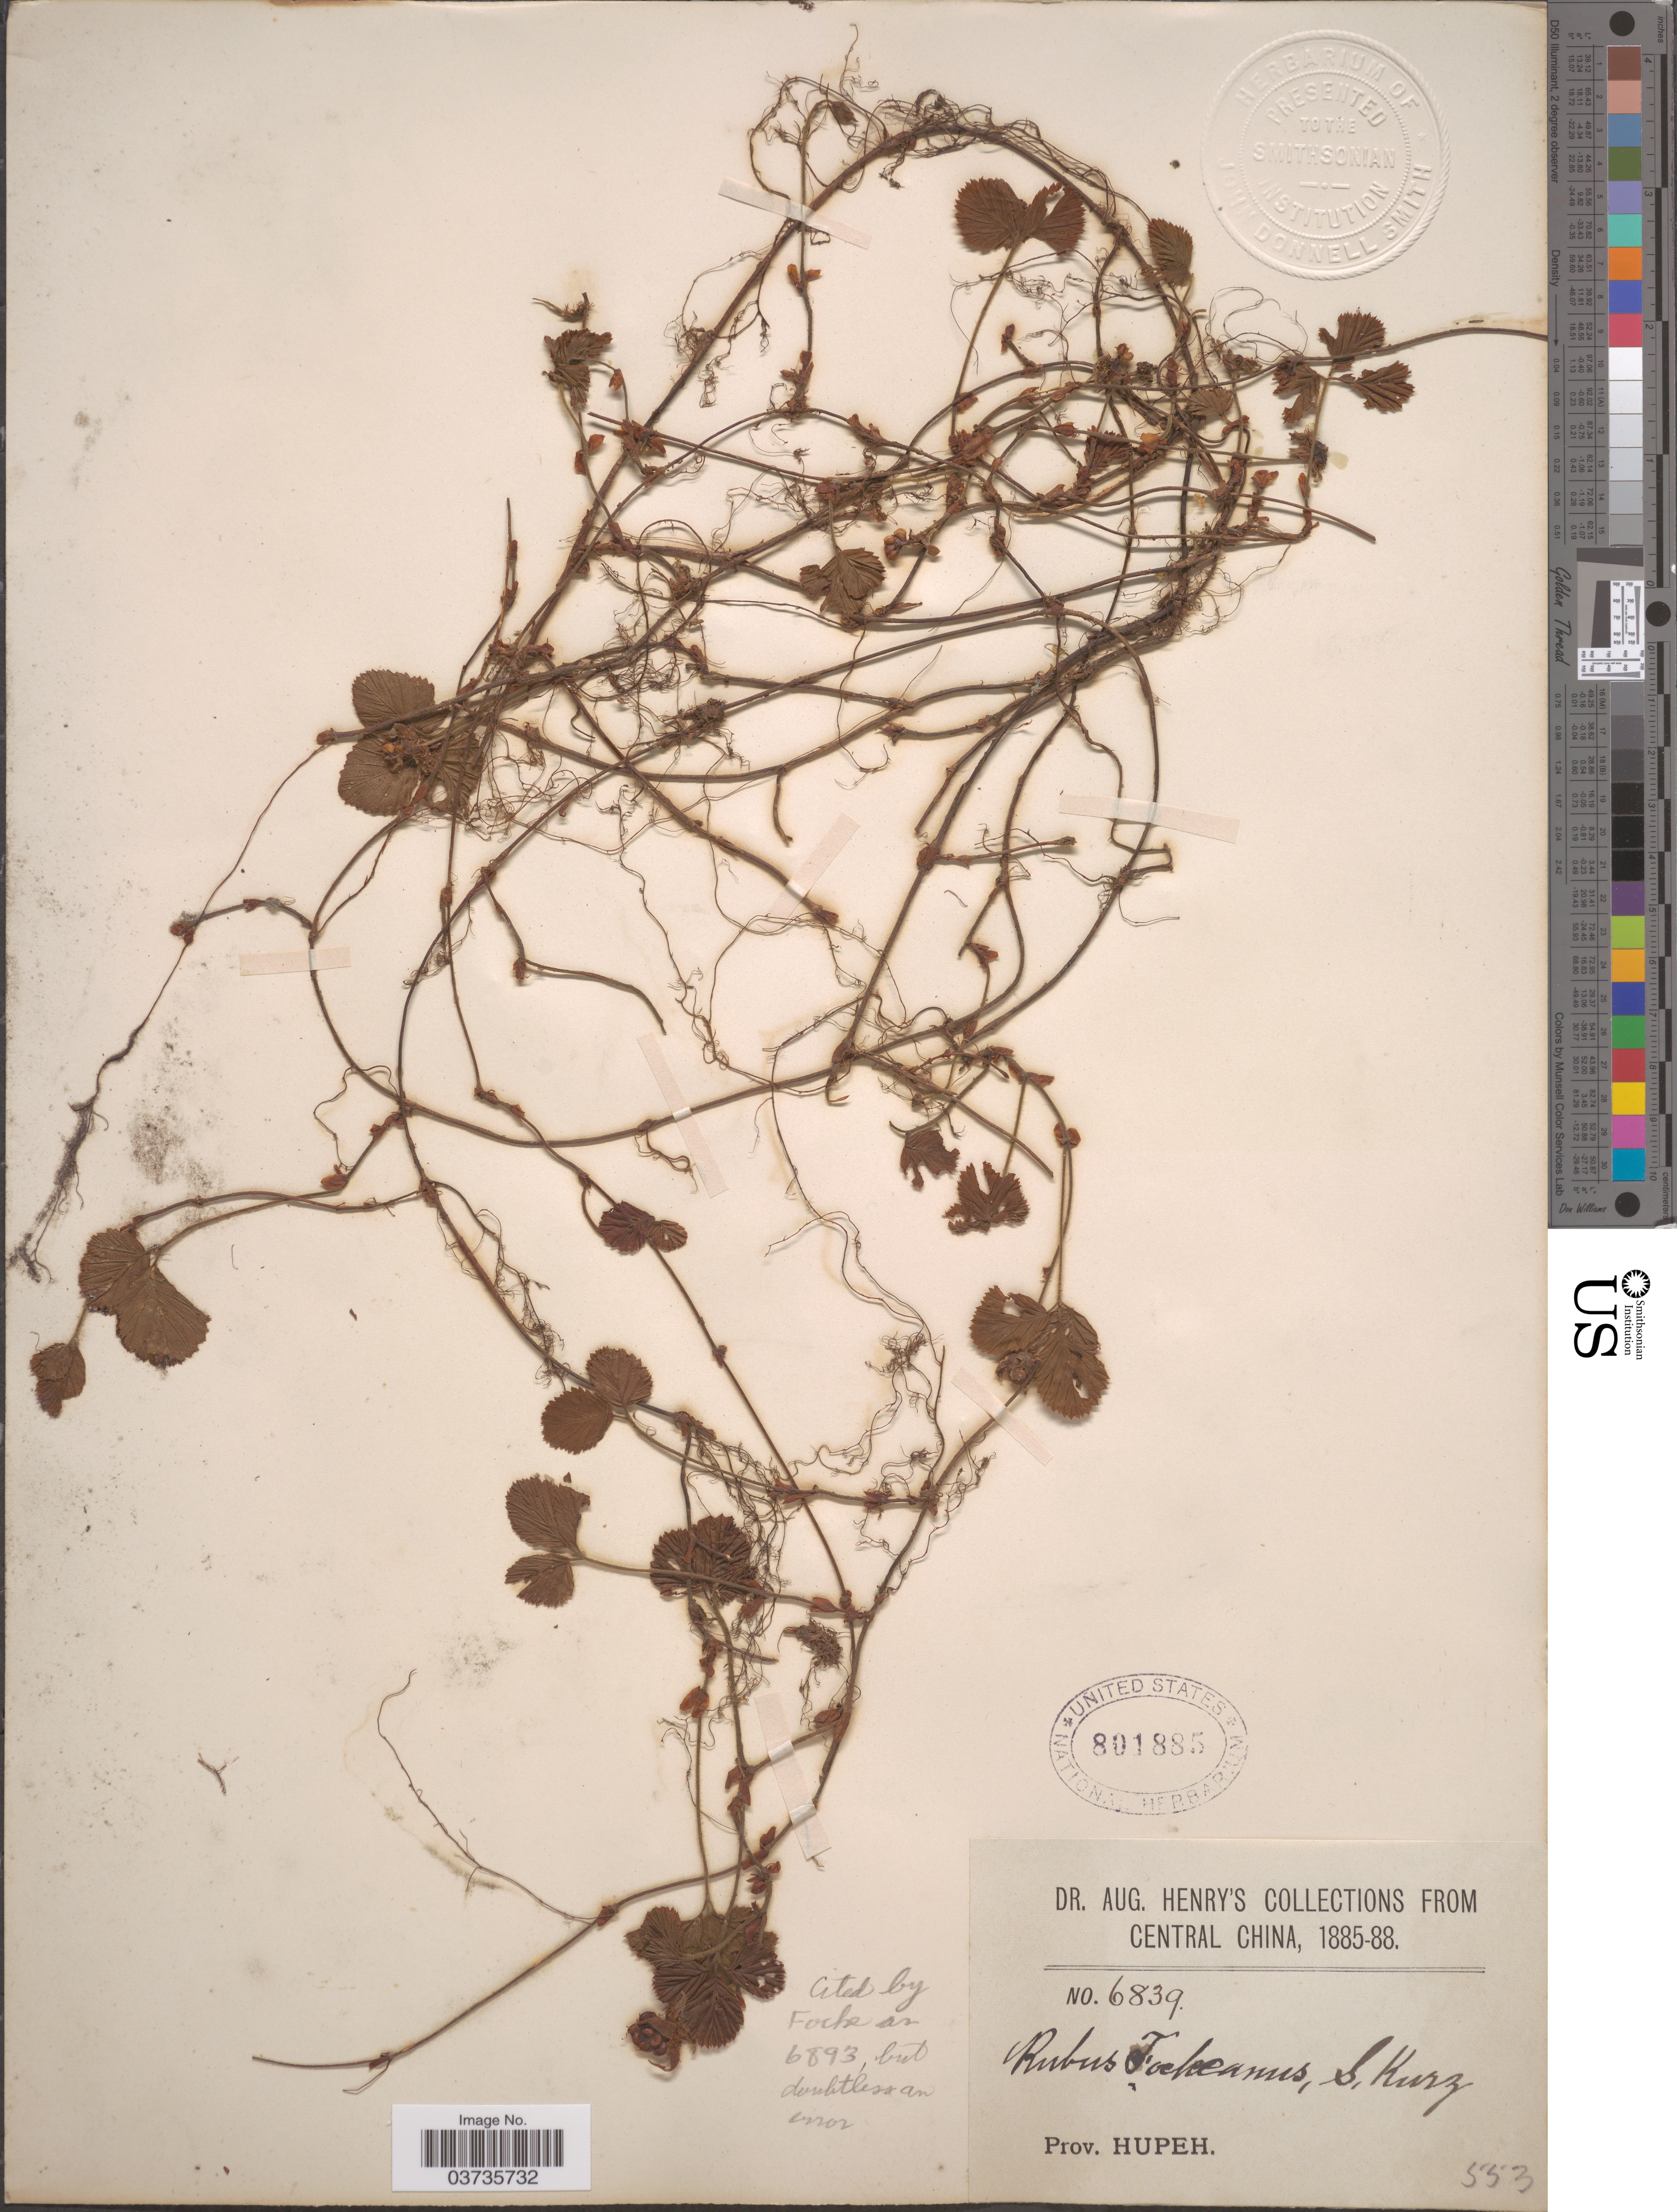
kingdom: Plantae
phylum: Tracheophyta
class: Magnoliopsida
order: Rosales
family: Rosaceae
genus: Rubus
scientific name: Rubus fockeanus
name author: Kurz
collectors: A. Henry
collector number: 6839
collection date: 1885/1888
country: China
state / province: Hubei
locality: Central China. Prov. Hupeh.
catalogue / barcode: US 801885